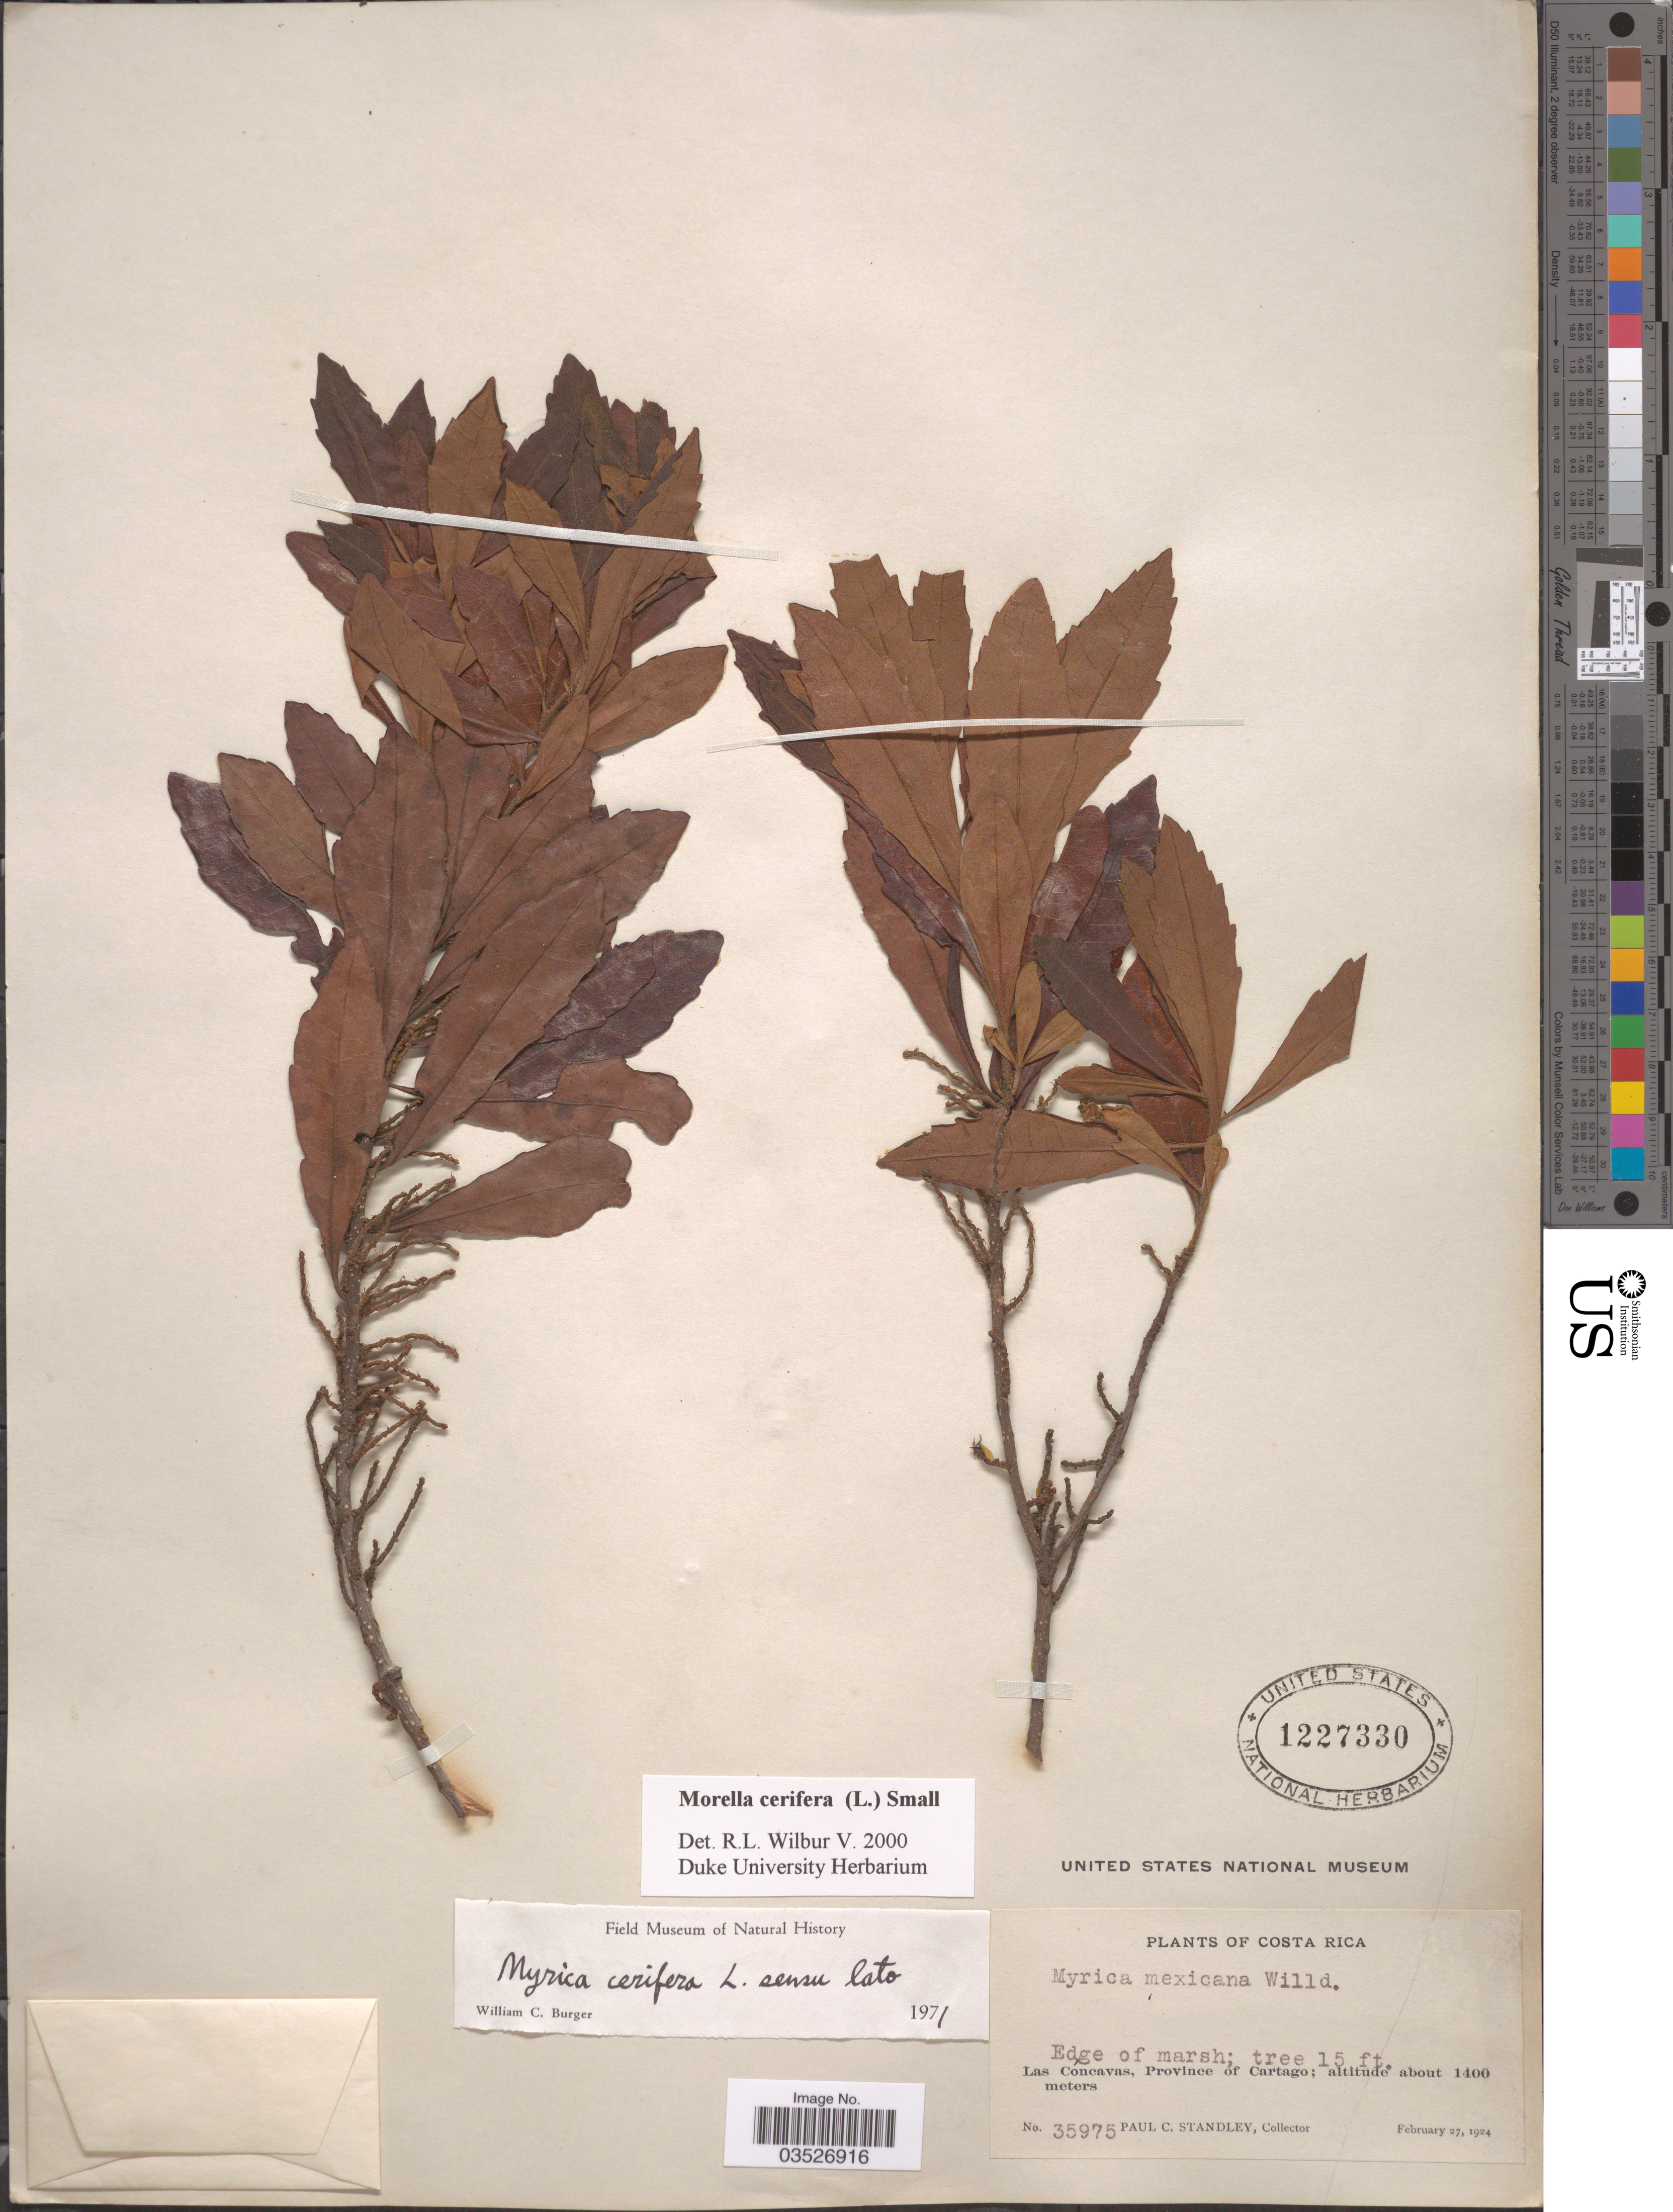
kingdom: Plantae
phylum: Tracheophyta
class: Magnoliopsida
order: Fagales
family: Myricaceae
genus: Morella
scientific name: Morella cerifera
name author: (L.) Small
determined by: Wilbur, R. L.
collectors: P. C. Standley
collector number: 35975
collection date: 1924-02-27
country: Costa Rica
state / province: Cartago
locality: Las Cóncavas.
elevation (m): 1400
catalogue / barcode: US 1227330